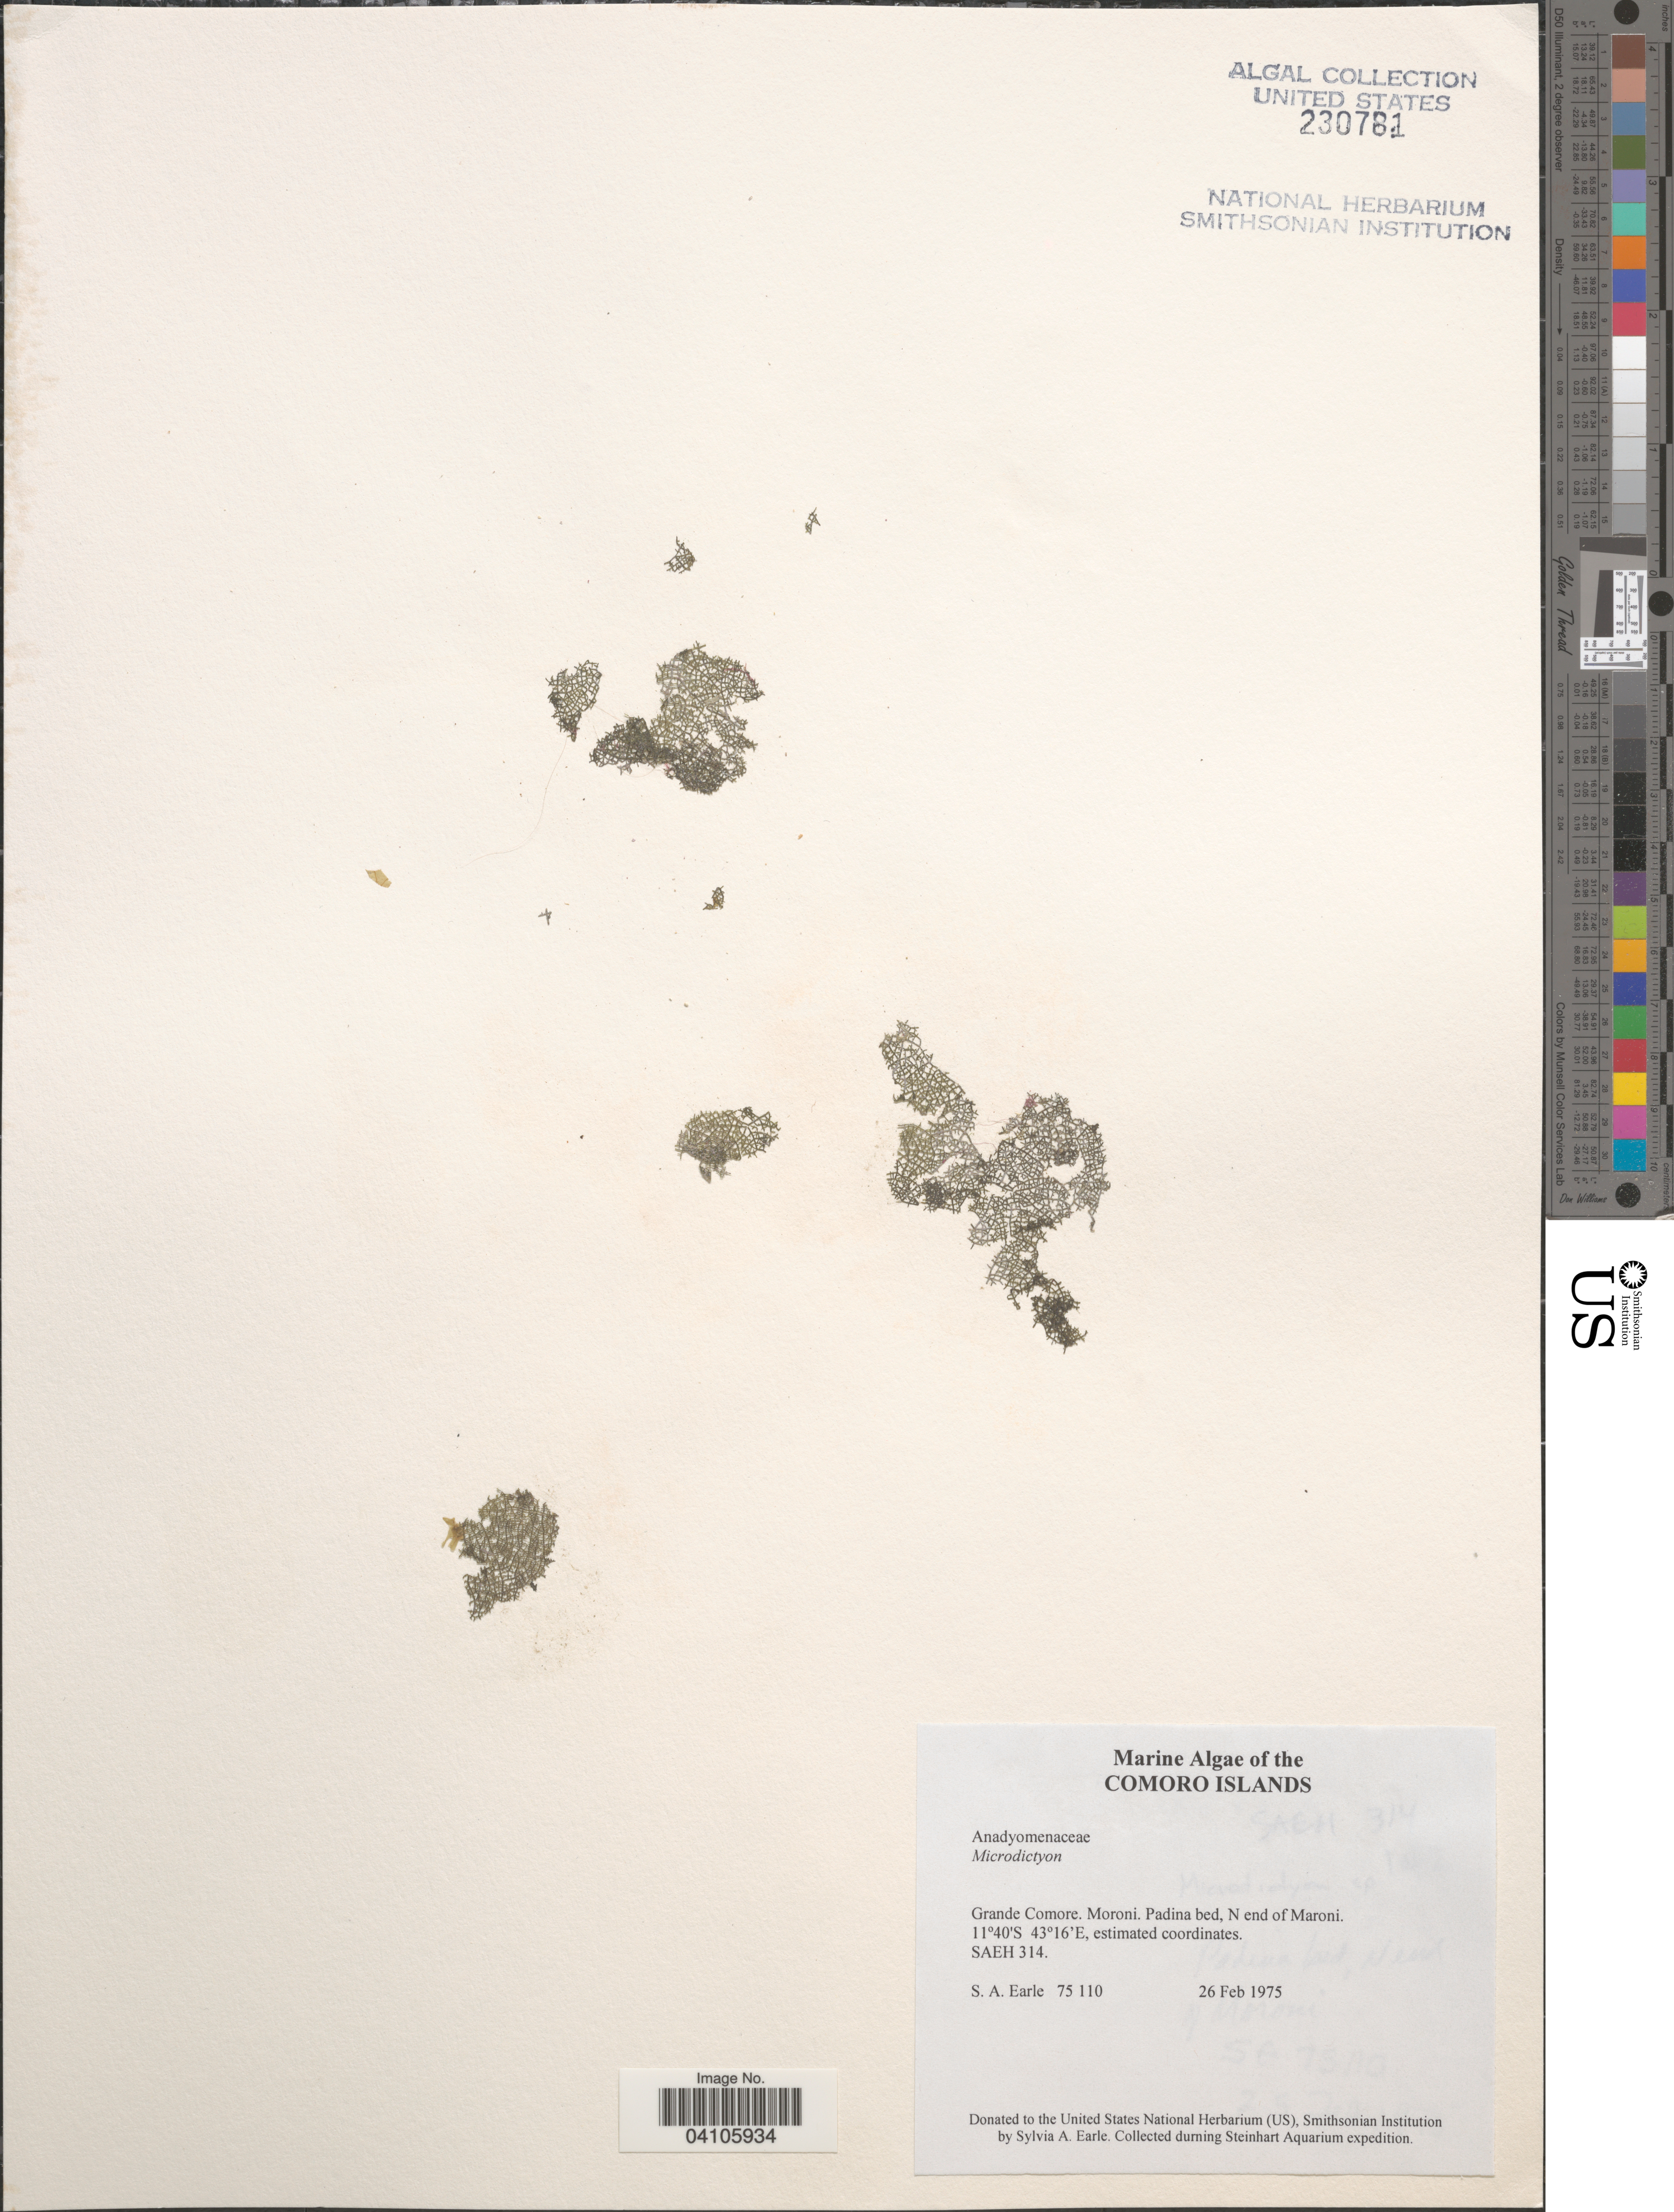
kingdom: Plantae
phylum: Chlorophyta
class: Ulvophyceae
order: Cladophorales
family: Anadyomenaceae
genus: Microdictyon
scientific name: Microdictyon sp.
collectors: S. A. Earle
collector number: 75110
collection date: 1975-02-26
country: Comoros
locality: Grande Comore. Moroni. Padina bed, N end of Maroni. Steinhart Aquarium expedition.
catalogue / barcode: US 230781